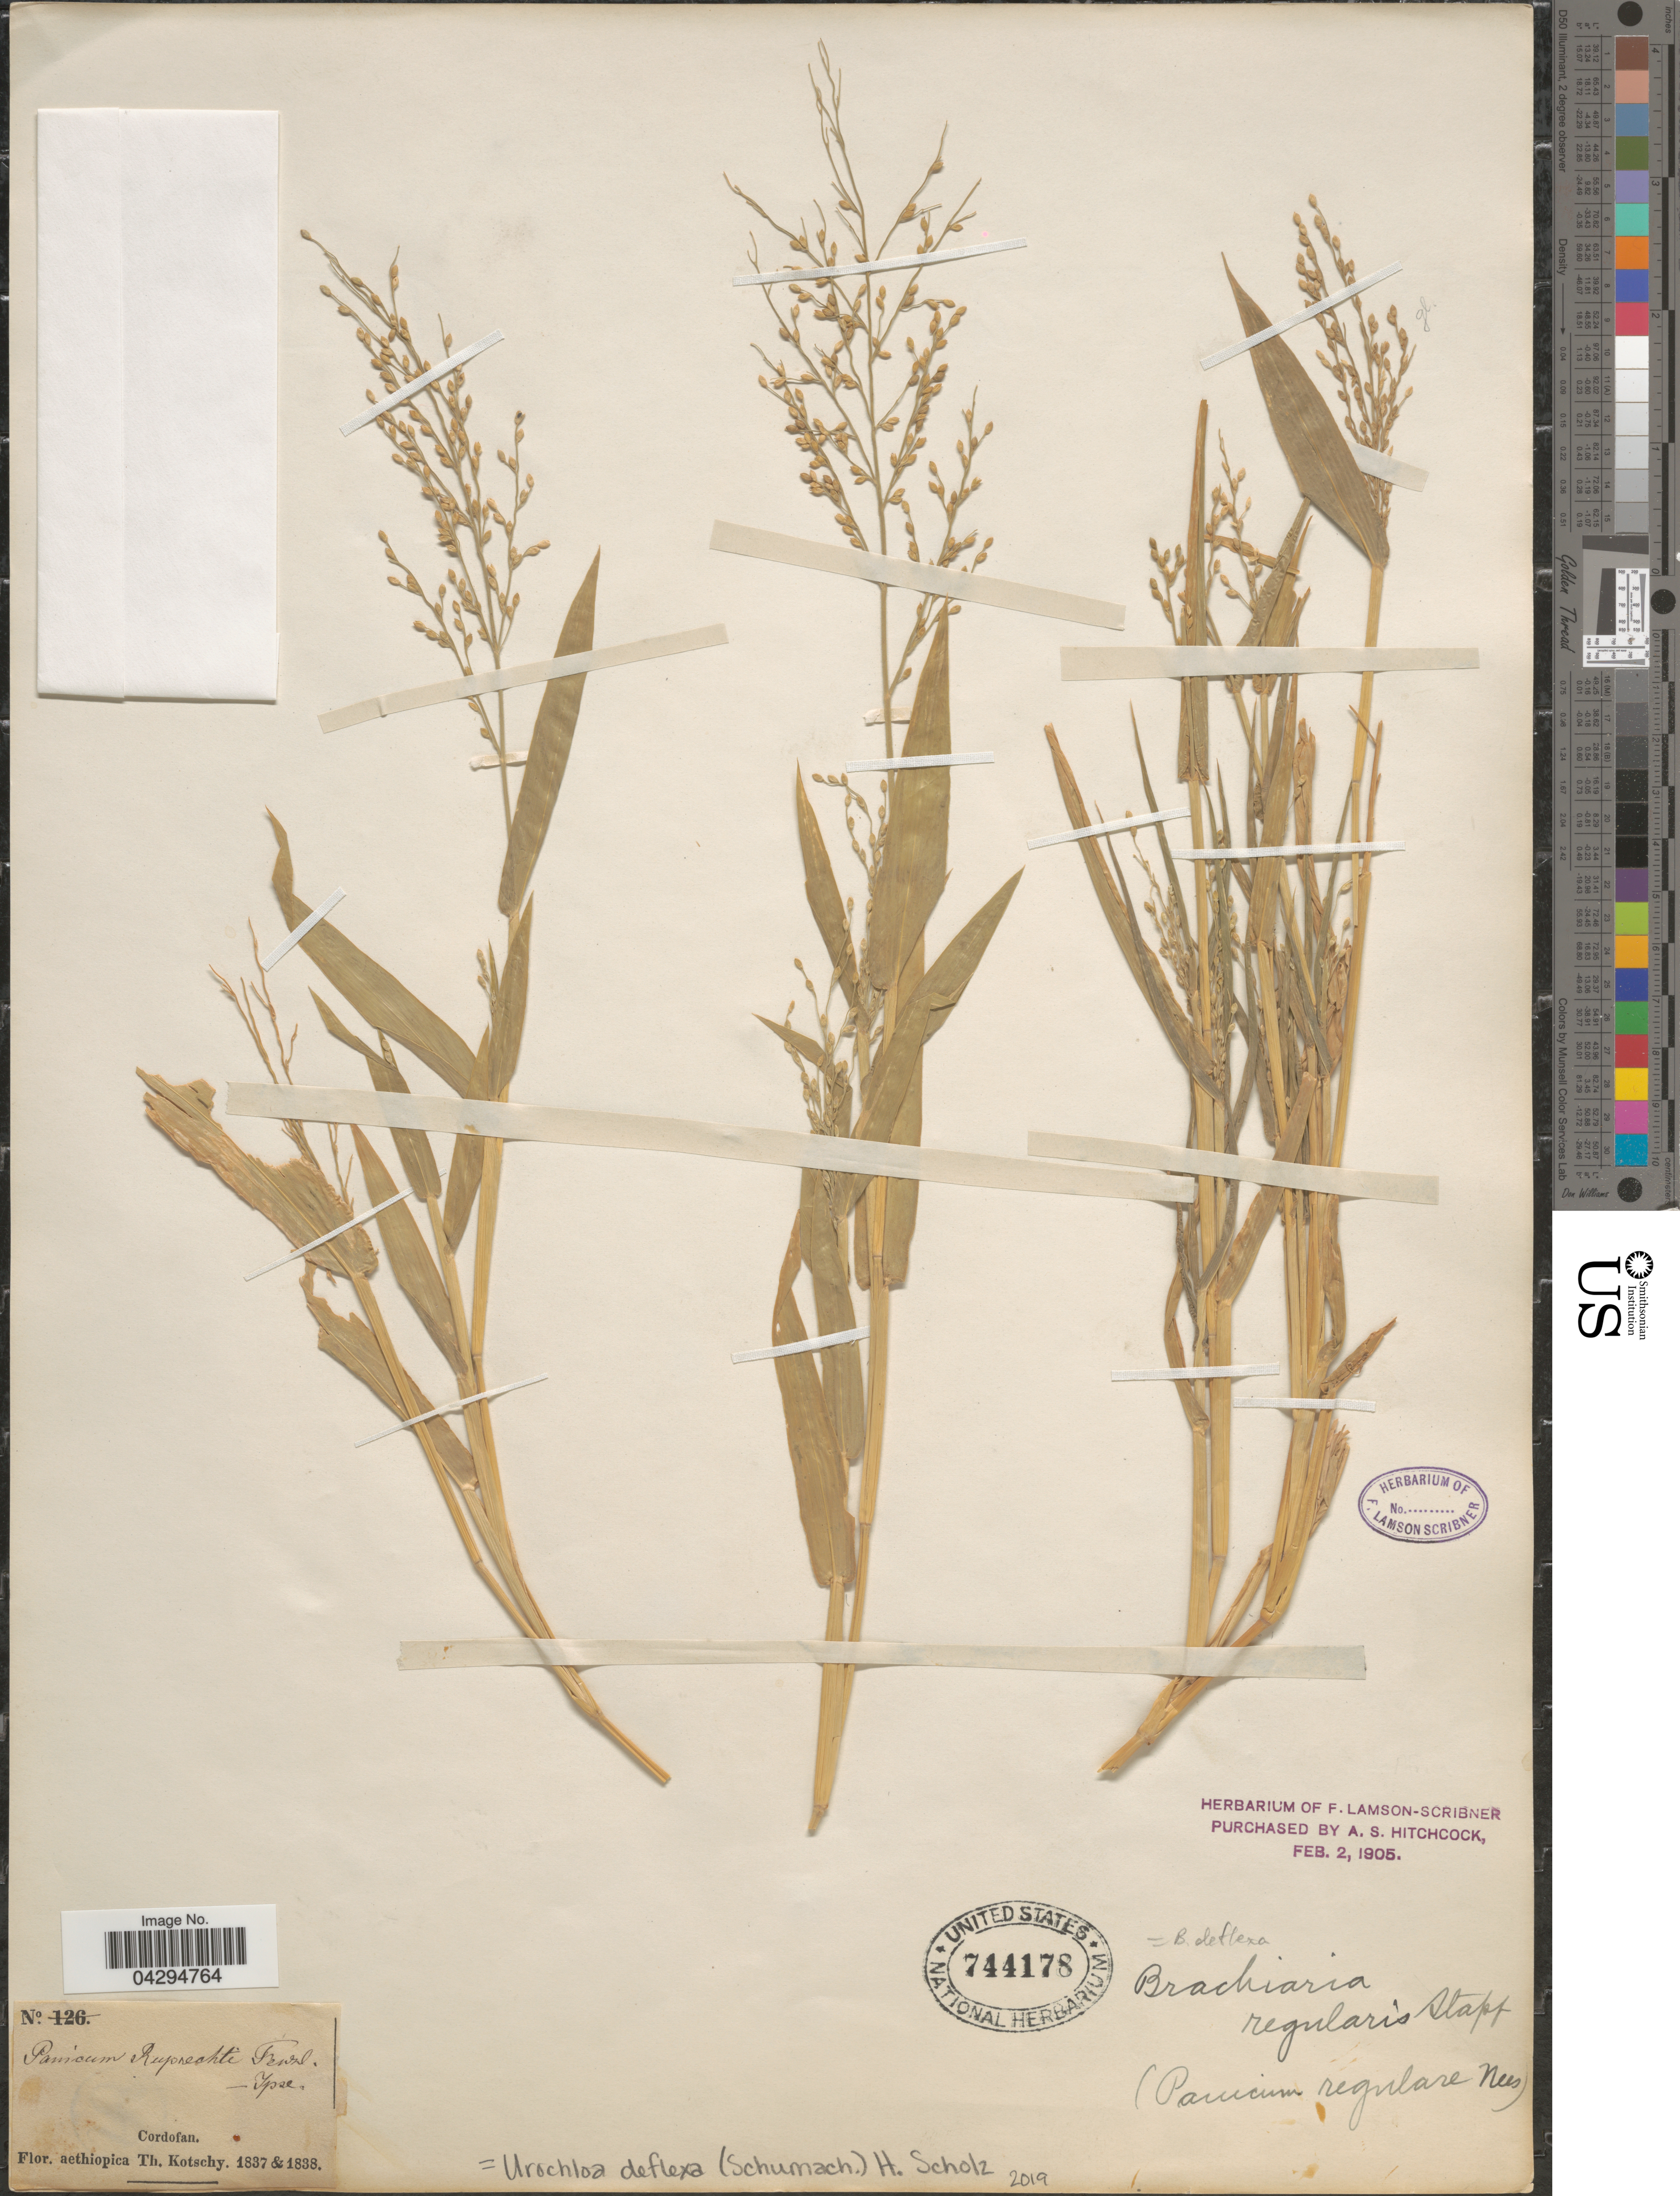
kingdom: Plantae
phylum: Tracheophyta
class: Liliopsida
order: Poales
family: Poaceae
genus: Urochloa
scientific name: Urochloa deflexa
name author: (Schumach.) H. Scholz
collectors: K. G. Kotschy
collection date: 1837/1838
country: Ethiopia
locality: Cordofan.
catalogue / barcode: US 744178